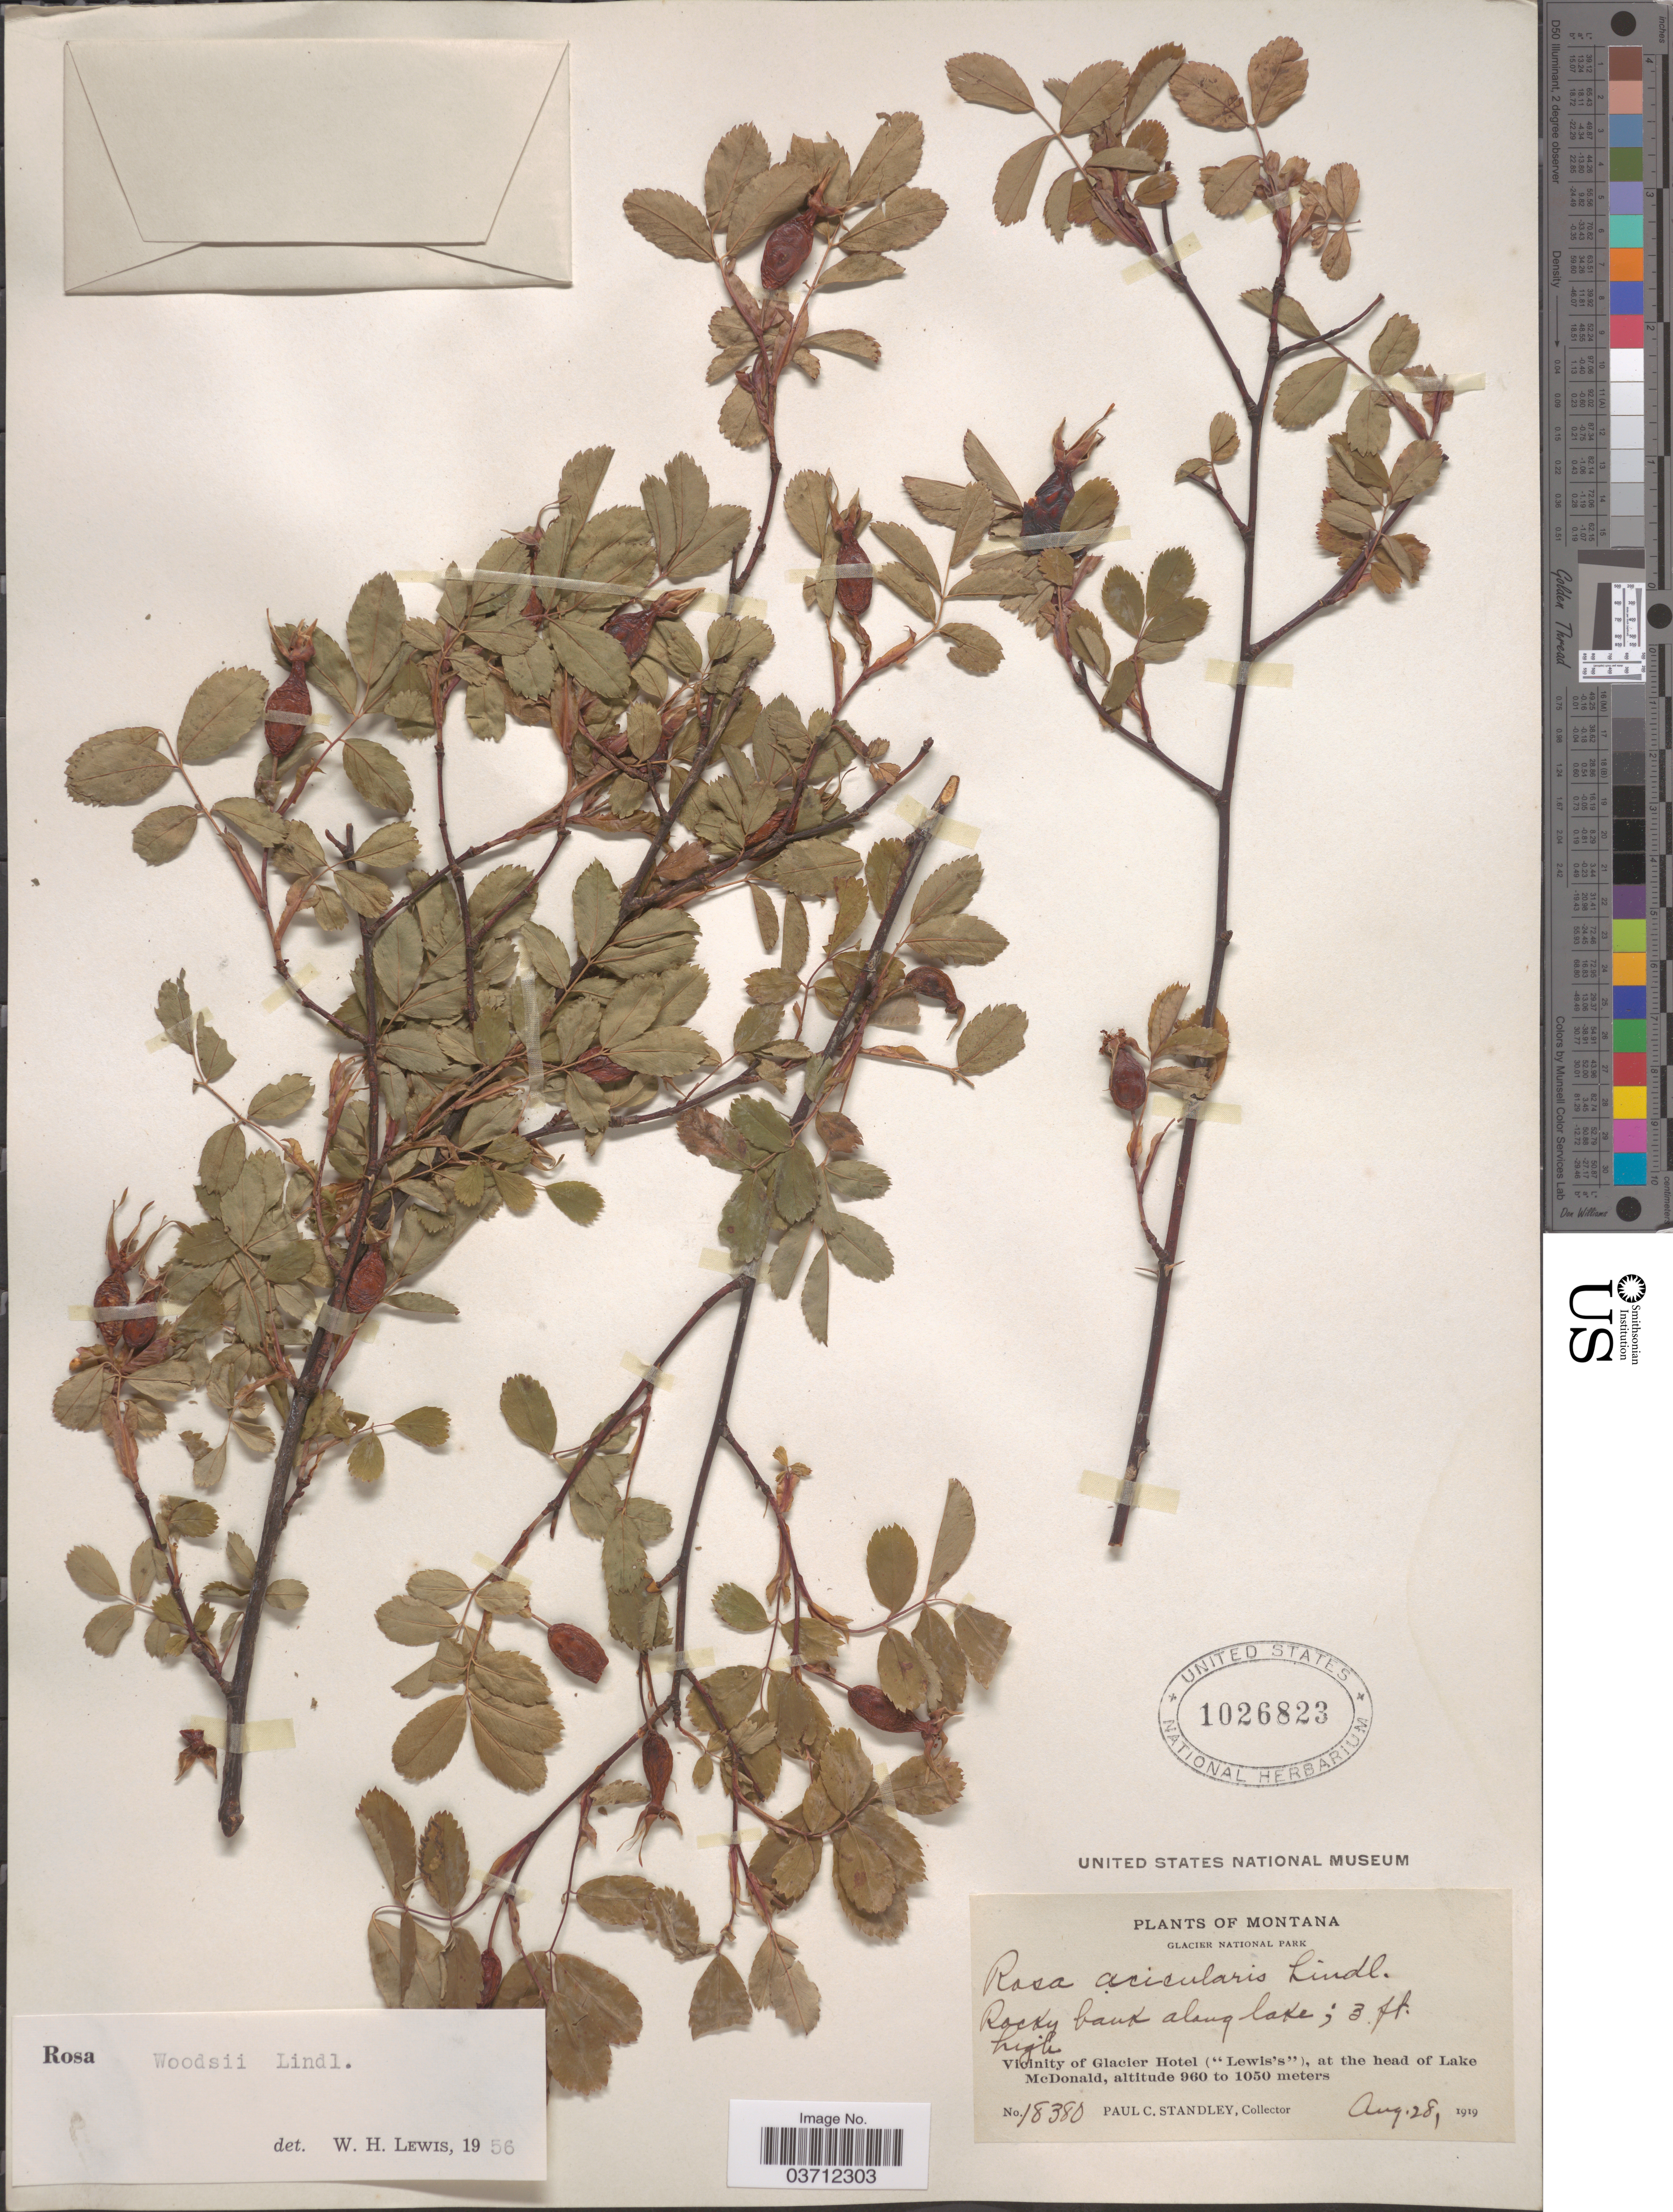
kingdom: Plantae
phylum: Tracheophyta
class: Magnoliopsida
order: Rosales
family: Rosaceae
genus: Rosa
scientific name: Rosa woodsii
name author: Lindl.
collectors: P. C. Standley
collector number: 18380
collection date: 1919-08-28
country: United States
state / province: Montana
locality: Glacier National Park. Rocky bank along lake. Vicinity of Glacier Hotel ("Lewis's"), at the head of Lake McDonald.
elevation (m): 960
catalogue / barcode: US 1026823